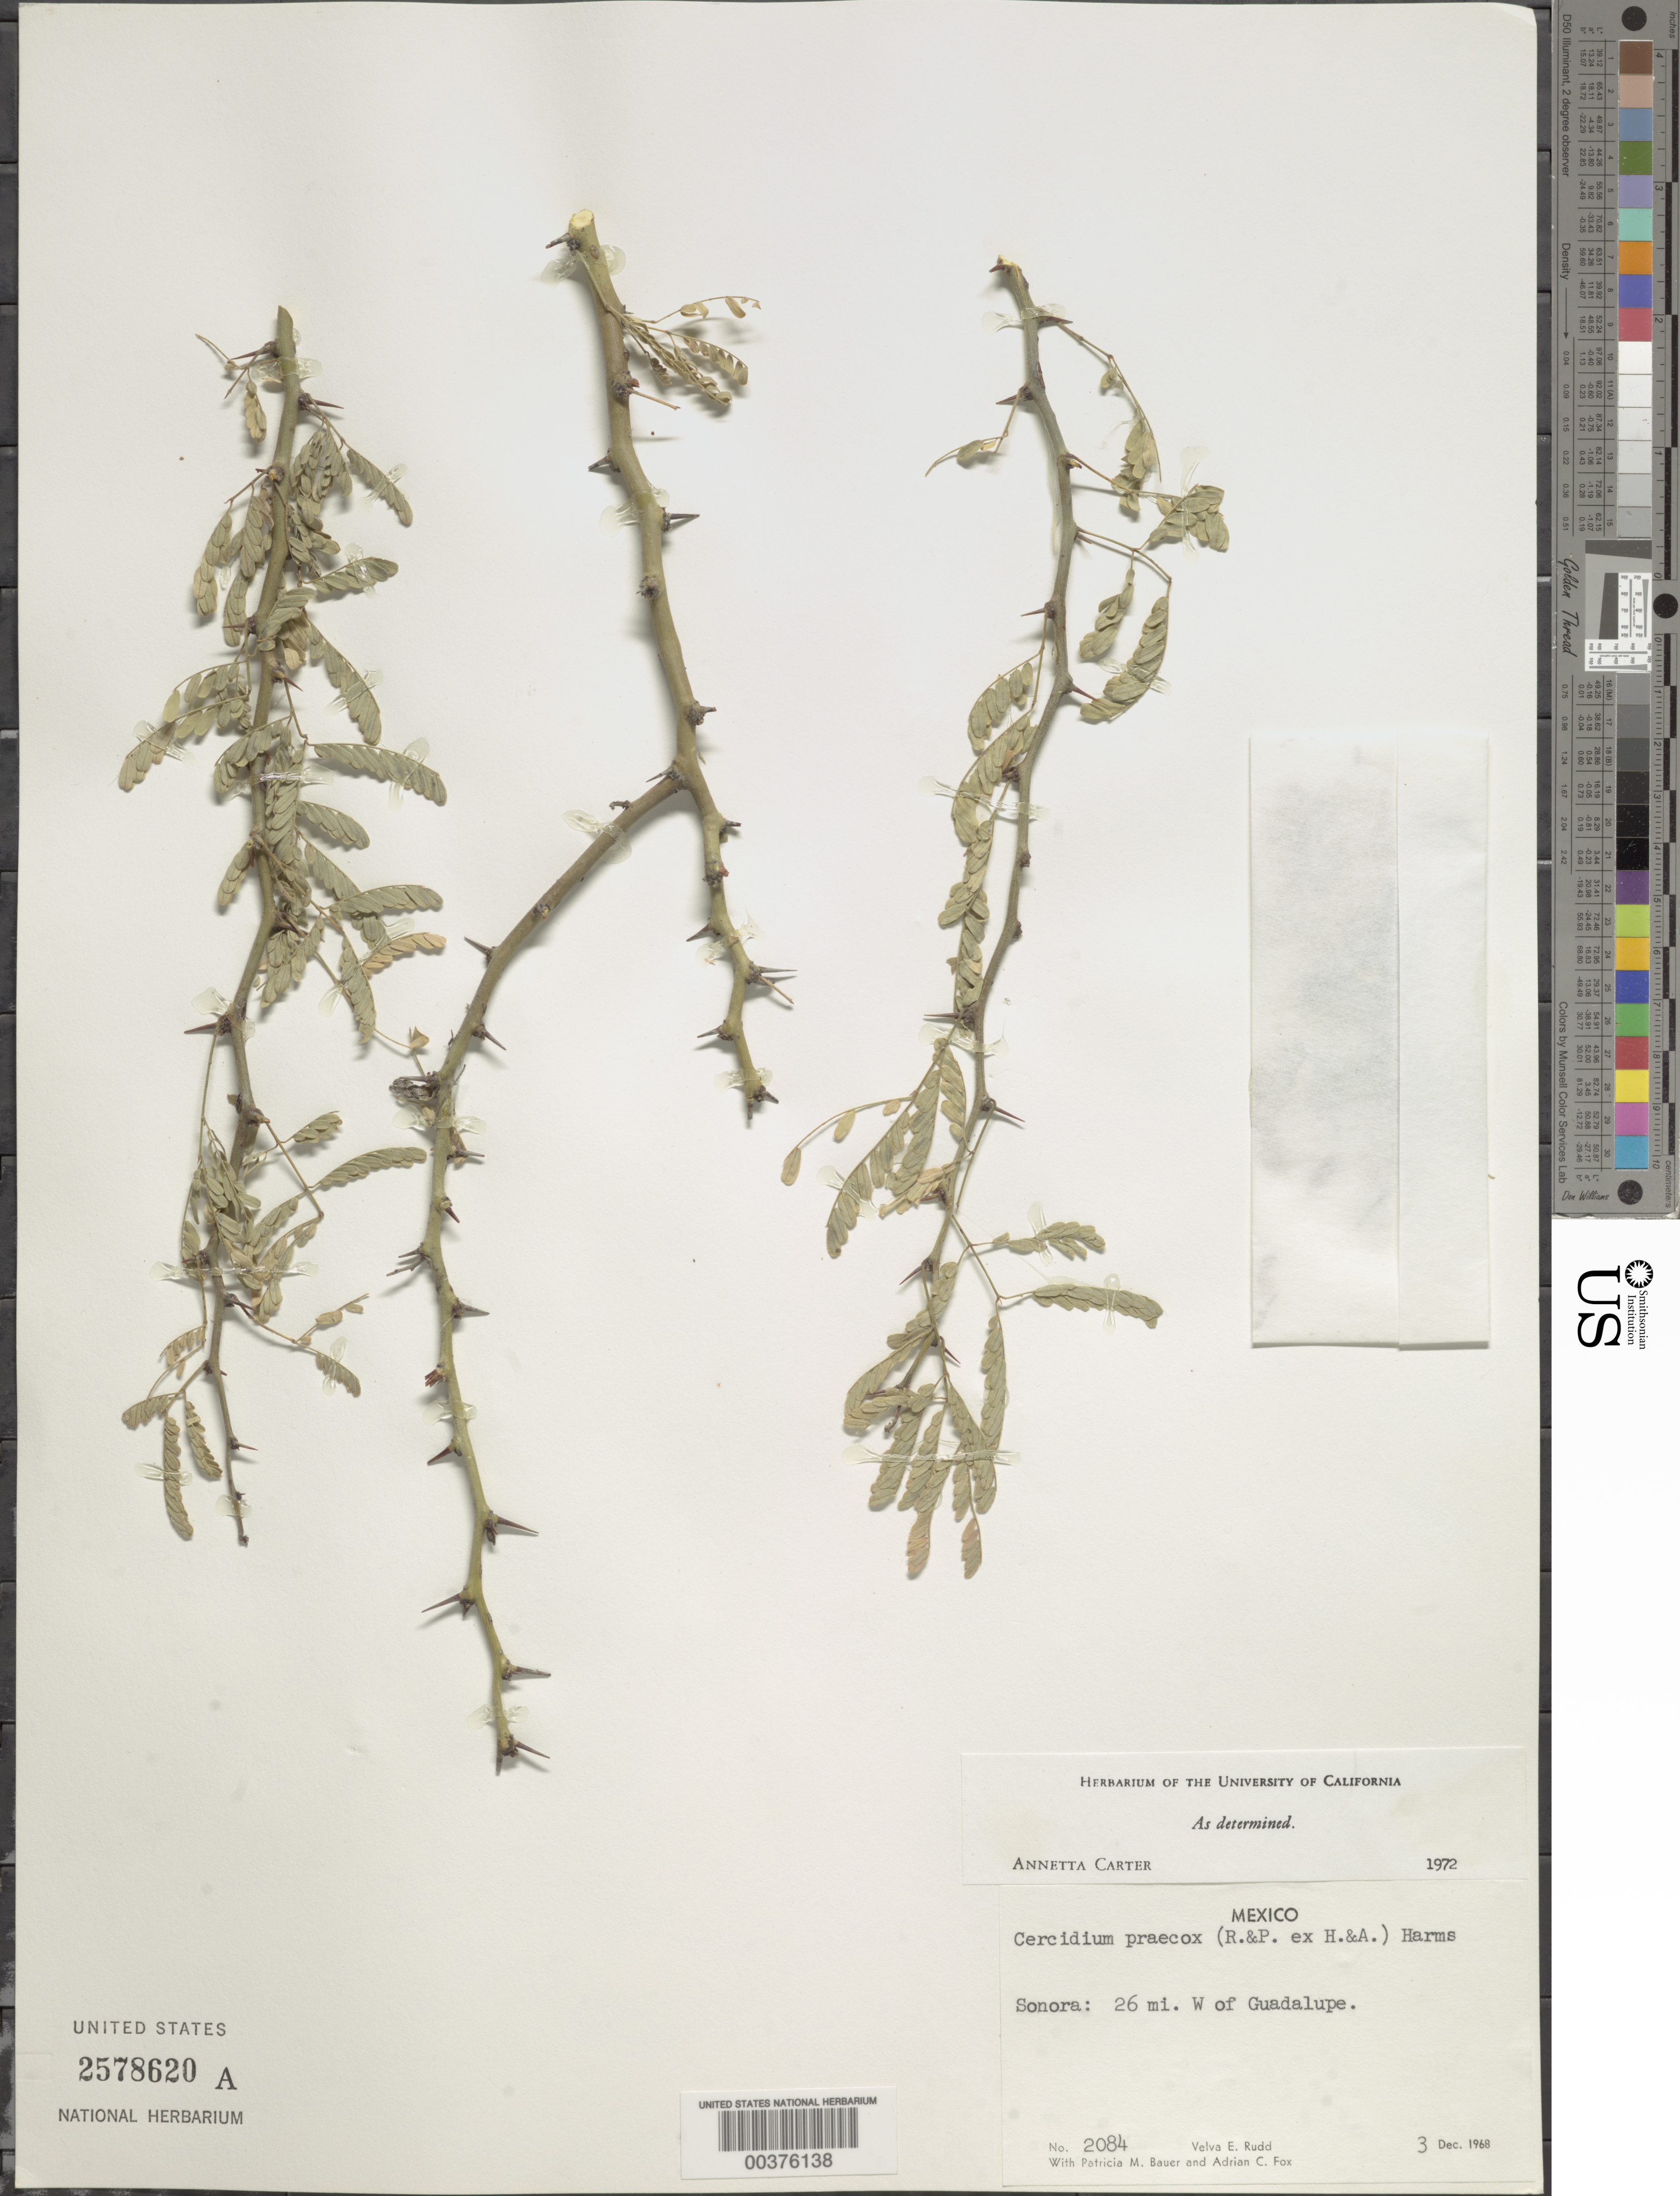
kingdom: Plantae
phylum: Tracheophyta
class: Magnoliopsida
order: Fabales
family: Fabaceae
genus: Parkinsonia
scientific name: Parkinsonia praecox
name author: (Ruiz & Pav.) J.E. Hawkins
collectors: V. E. Rudd, P. Bauer & A. Fox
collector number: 2084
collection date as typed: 03 Dec 1968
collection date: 1968-12-03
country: Mexico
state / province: Sonora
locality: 26 mi W of Guadalupe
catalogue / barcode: US 2578620A